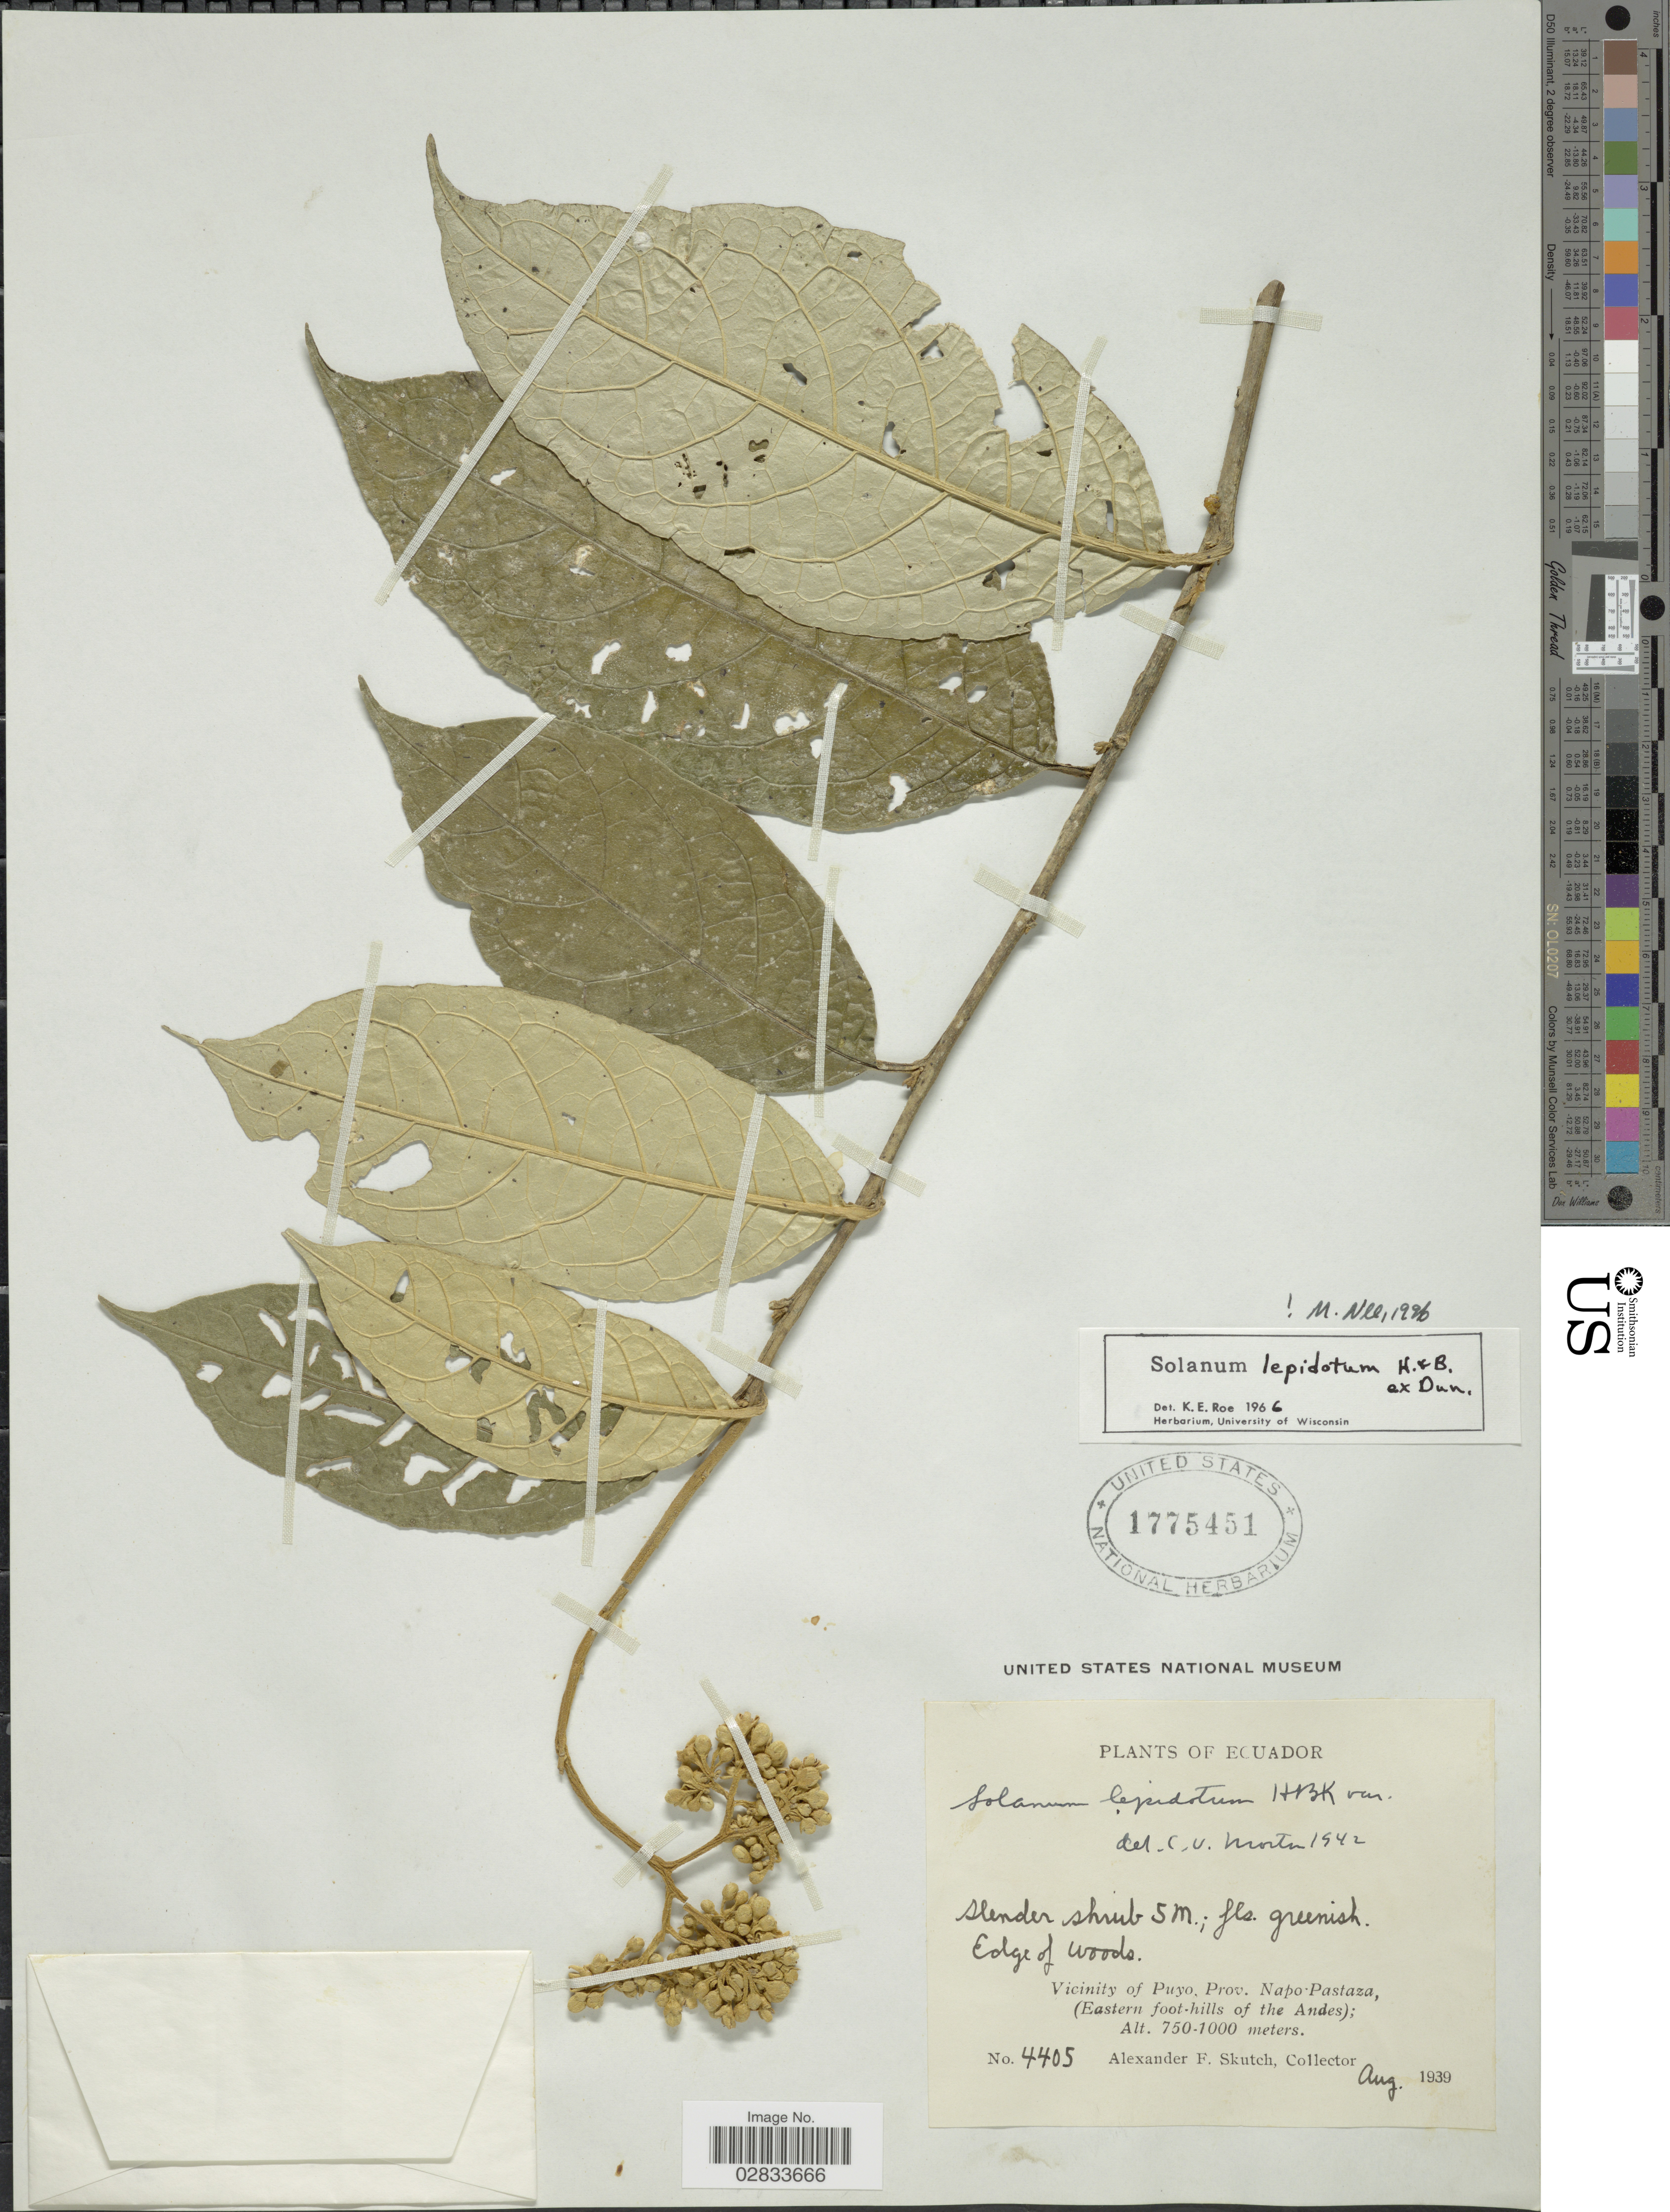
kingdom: Plantae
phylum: Tracheophyta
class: Magnoliopsida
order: Solanales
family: Solanaceae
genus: Solanum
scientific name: Solanum lepidotum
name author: Humb. & Bonpl. ex Dunal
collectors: A. F. Skutch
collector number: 4405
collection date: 1939-08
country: Ecuador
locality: Vicinity of Puyo, Prov. Napo-Pastaza, (Eastern foot-hills of the Andes).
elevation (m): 750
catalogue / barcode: US 1775451